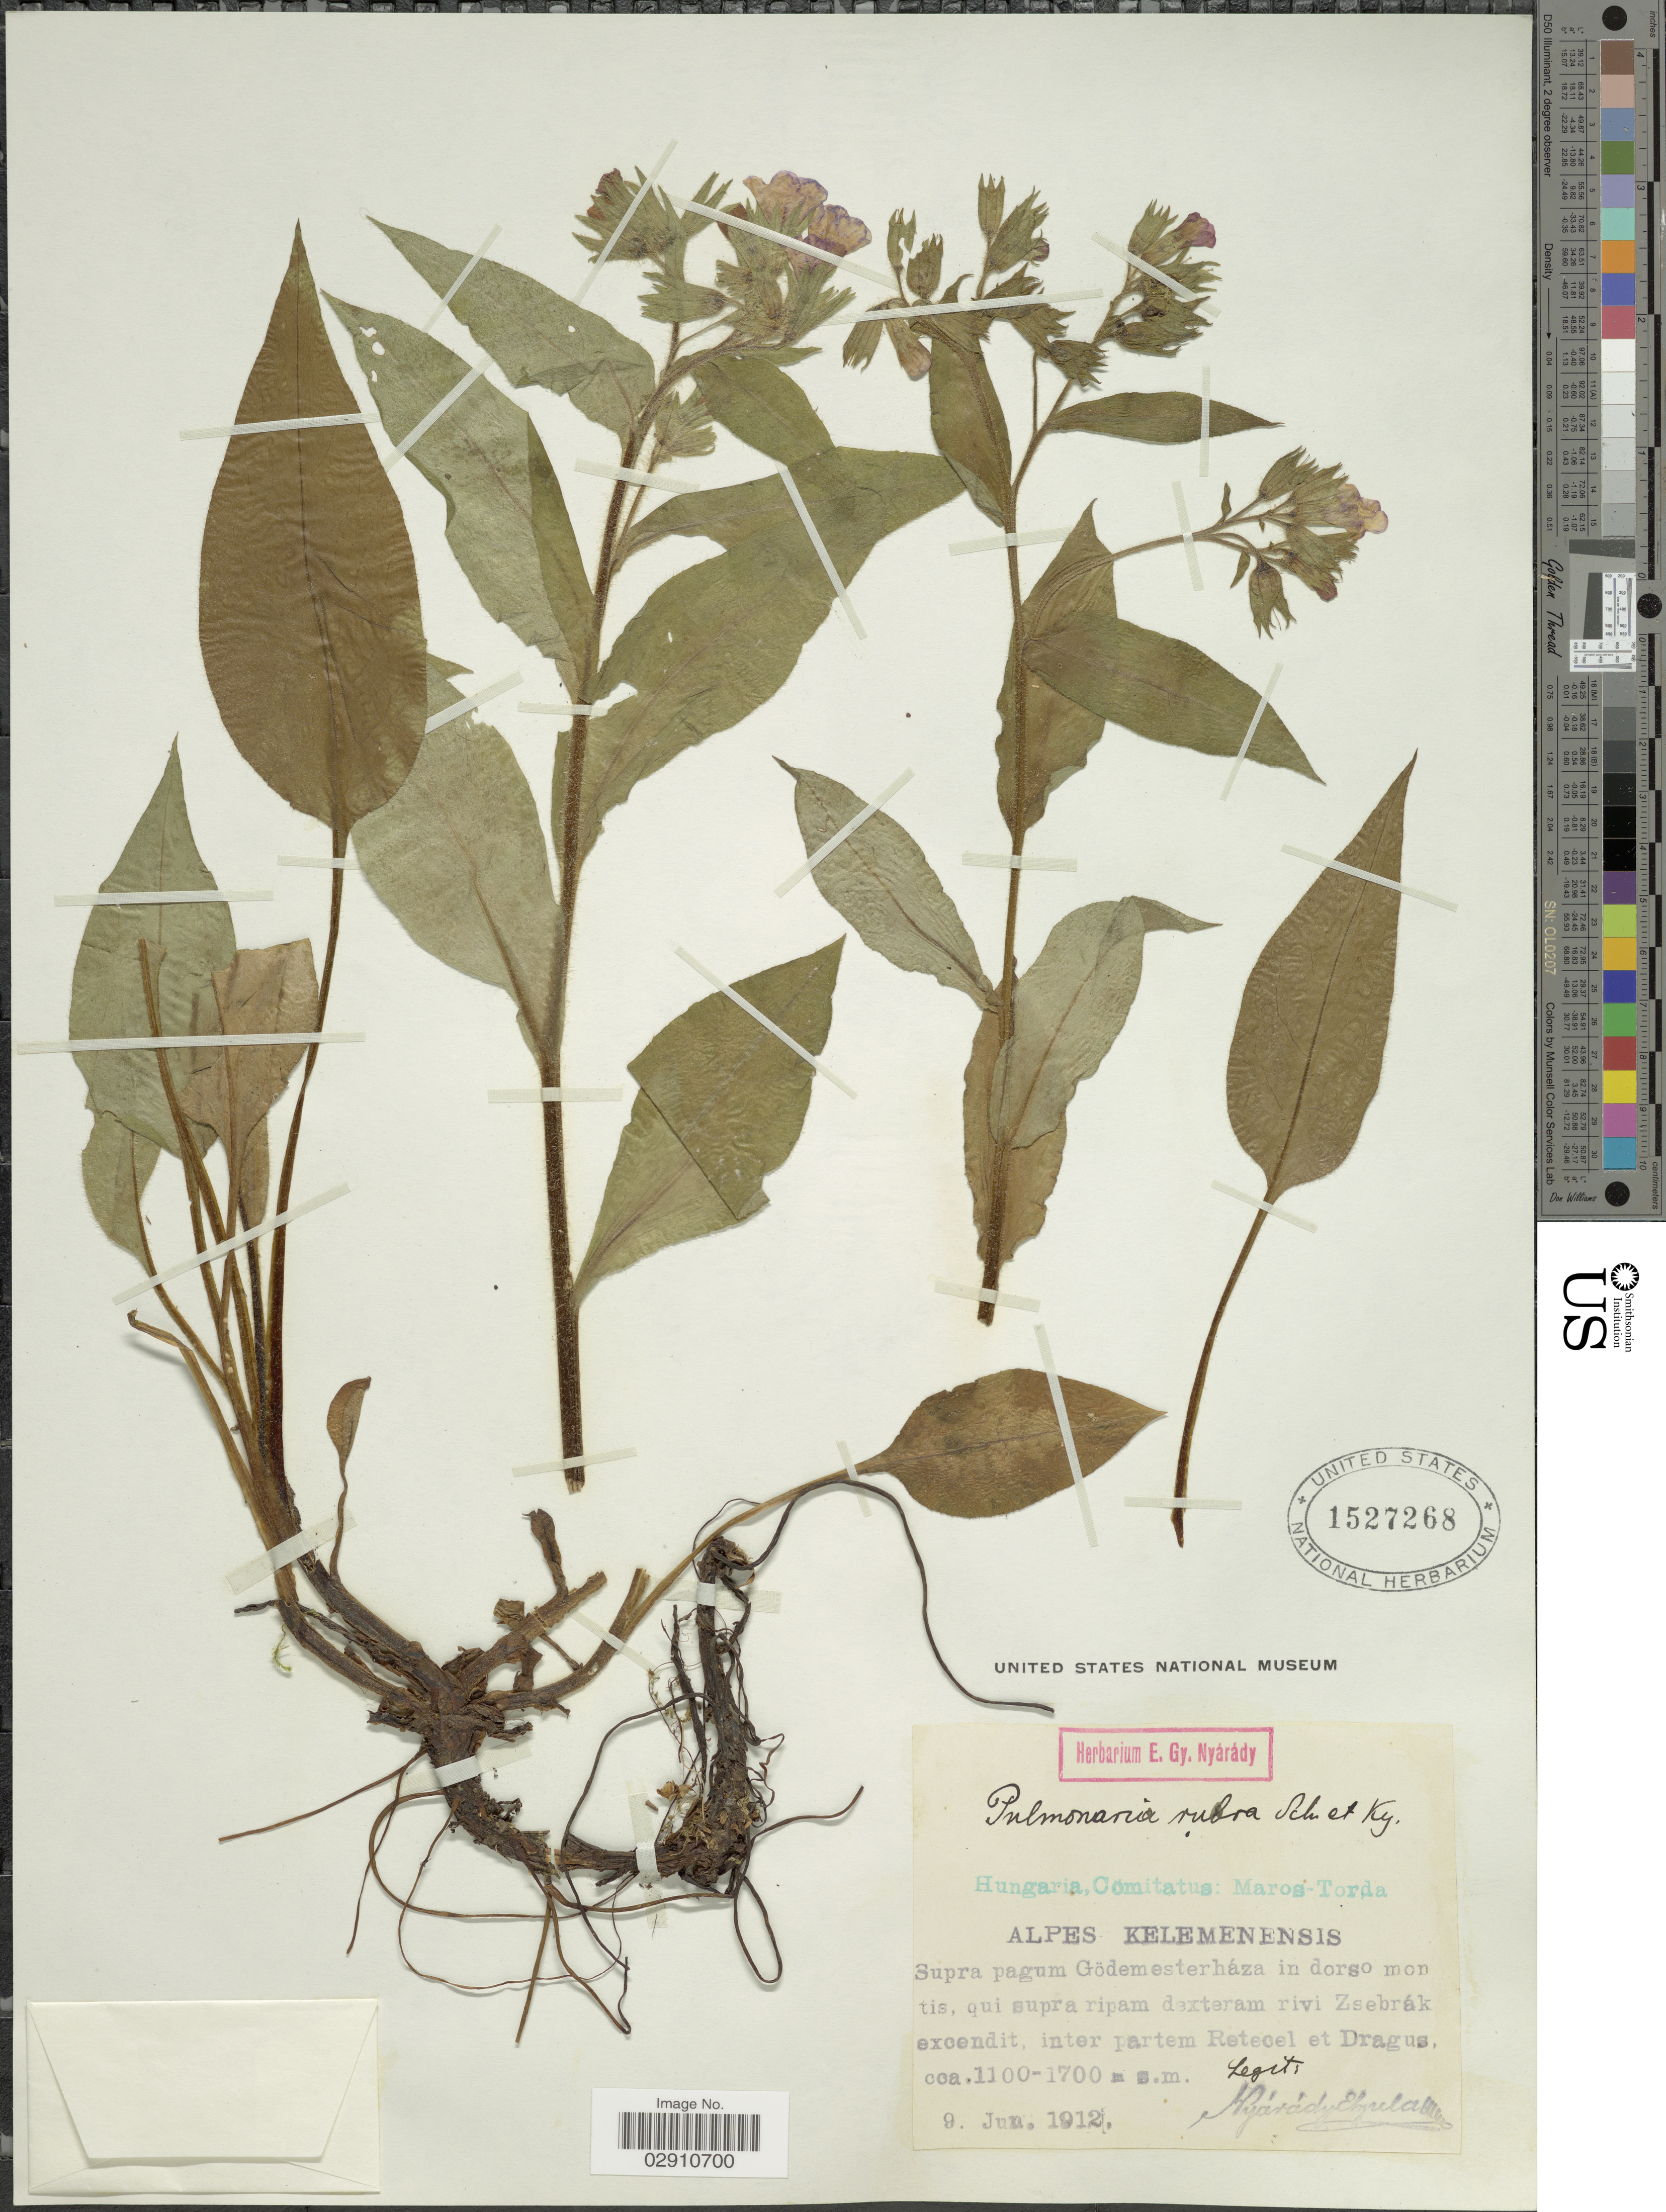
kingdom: Plantae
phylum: Tracheophyta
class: Magnoliopsida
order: Boraginales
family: Boraginaceae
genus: Pulmonaria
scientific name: Pulmonaria rubra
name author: Schott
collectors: E. Nyárády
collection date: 1912-06-09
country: Hungary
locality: Comitatus: Maros-Torda. Alpes Kelemenensis. Supra pagum Gödemesterháza in dorso montis, qui supra ripam dexteram rivi Zsebrák excendit, inter partem Retecel et Dragus.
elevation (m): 1100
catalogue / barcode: US 1527268